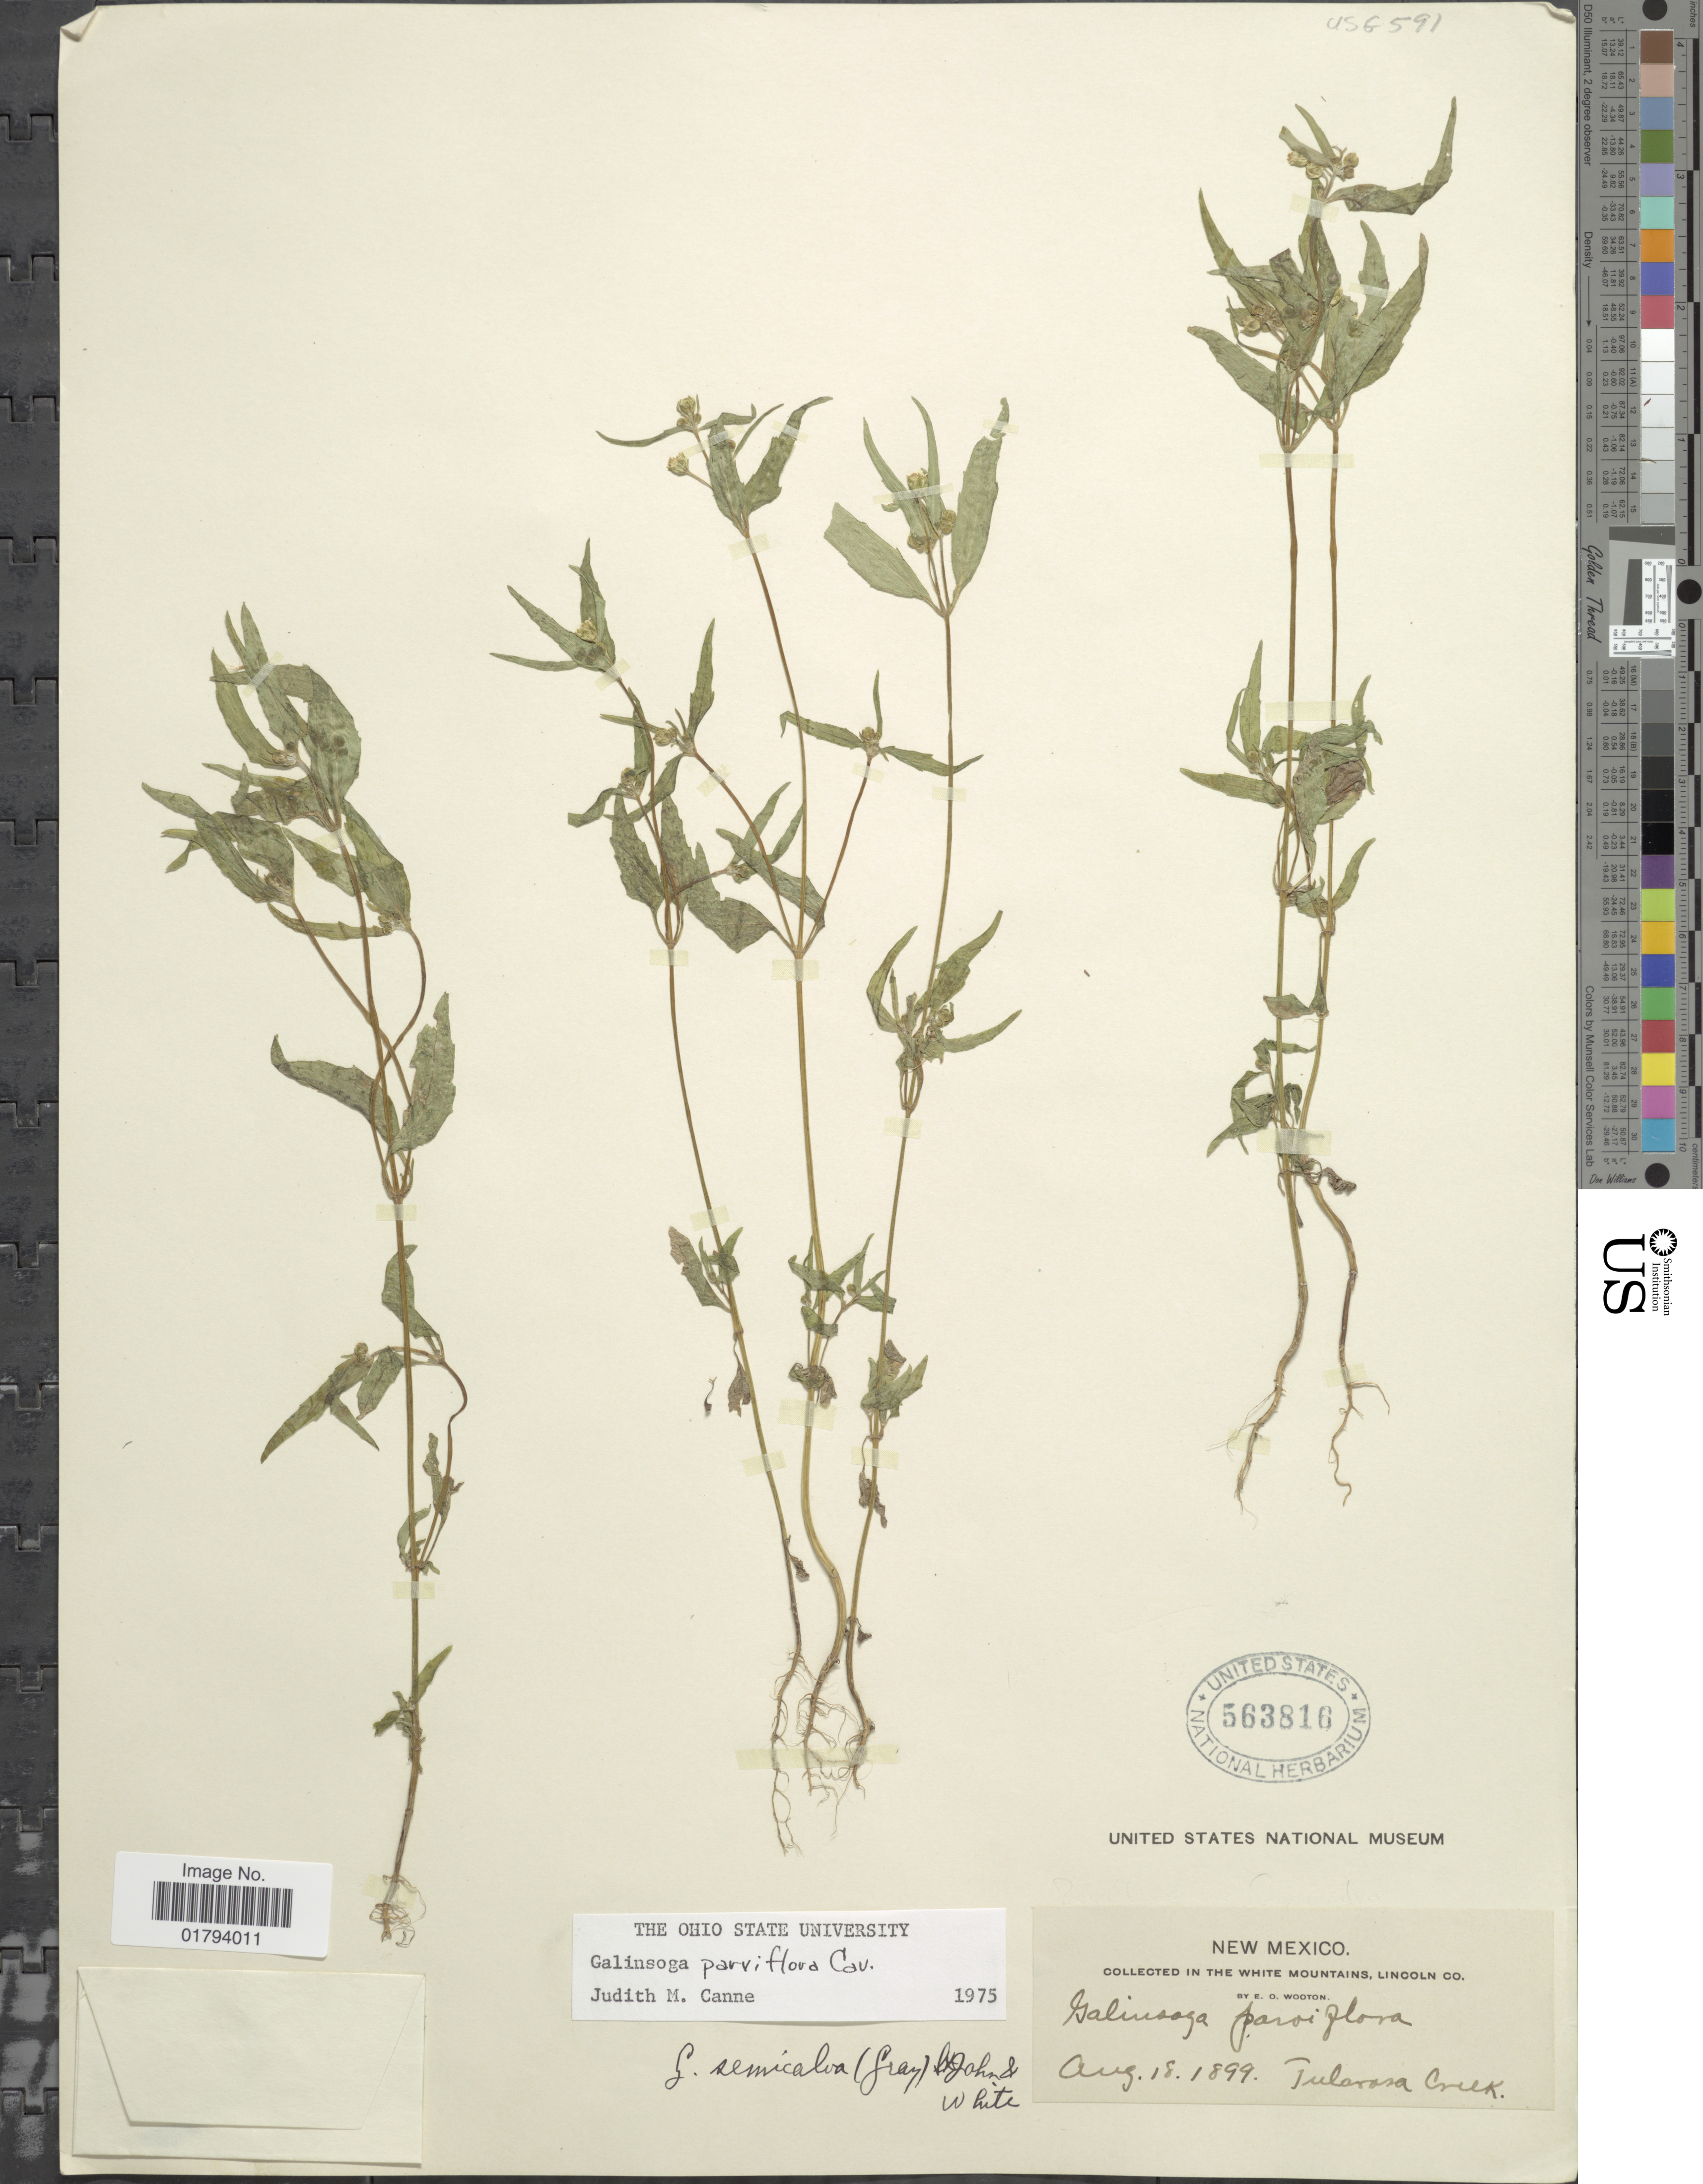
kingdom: Plantae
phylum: Tracheophyta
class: Magnoliopsida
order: Asterales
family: Asteraceae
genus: Galinsoga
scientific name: Galinsoga parviflora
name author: Cav.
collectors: E. O. Wooton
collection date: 1899-08-18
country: United States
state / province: New Mexico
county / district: Lincoln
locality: White Mountains, Tularosa Creek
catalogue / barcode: US 563816